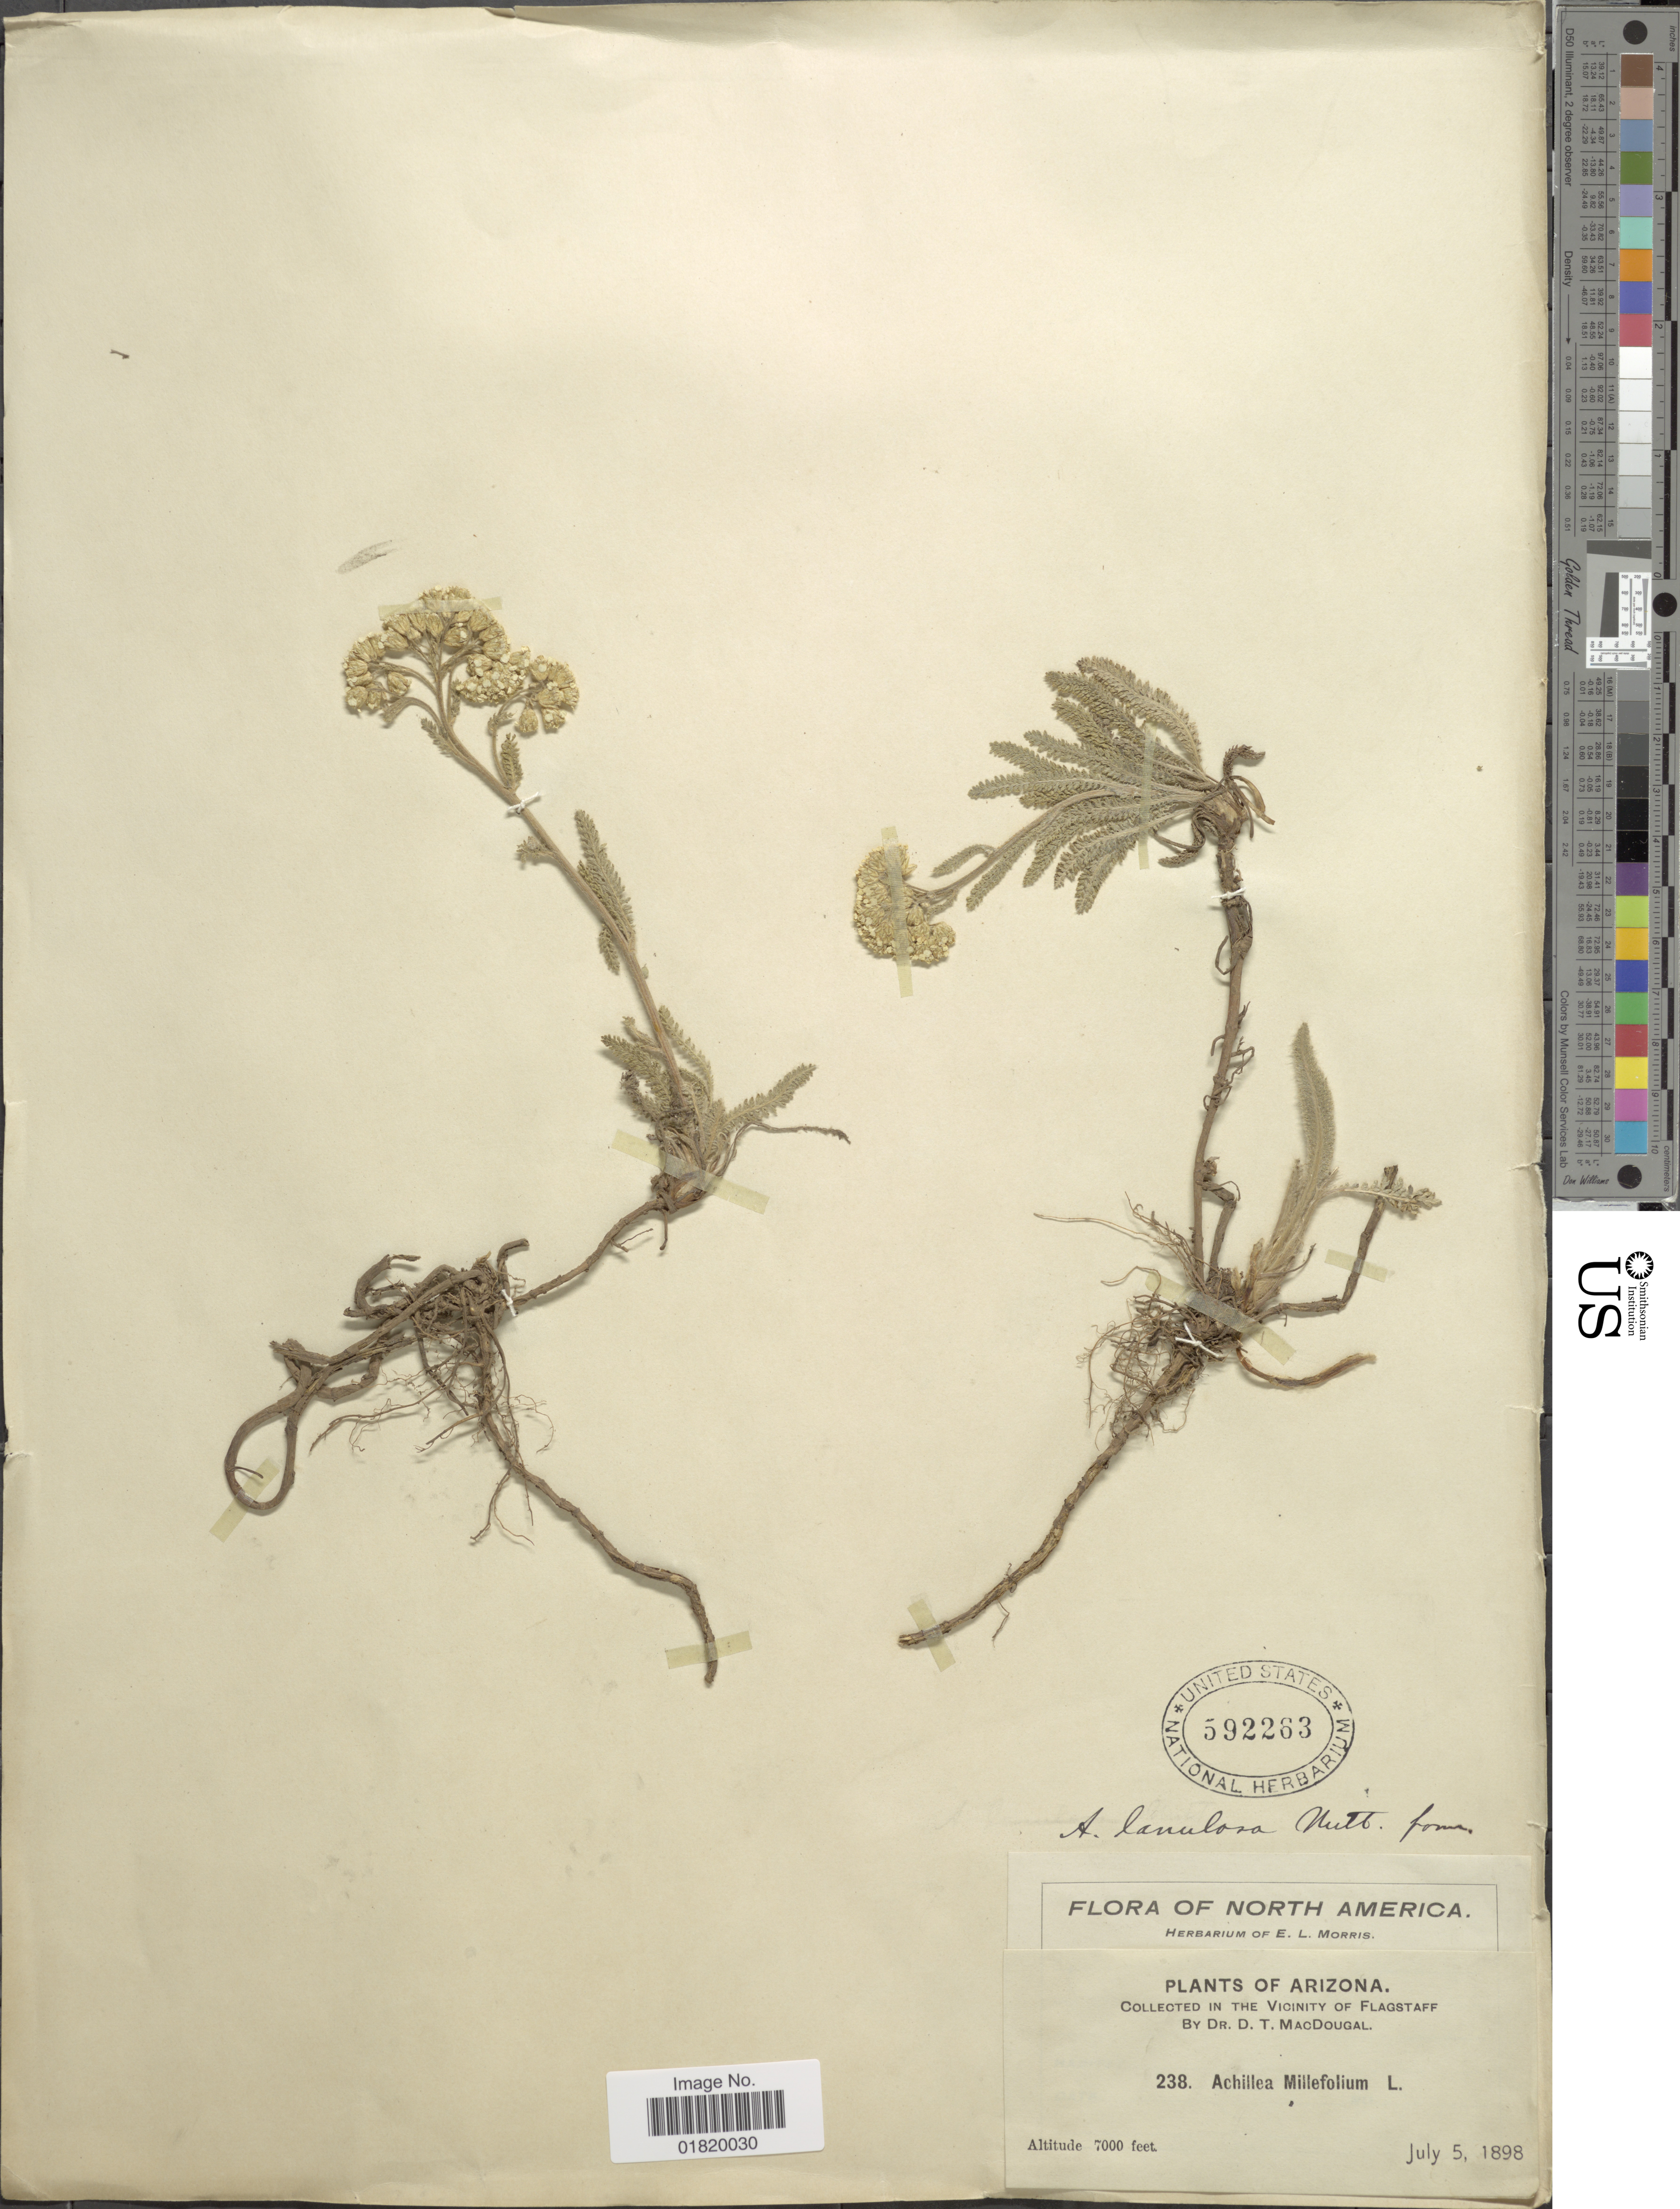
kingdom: Plantae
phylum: Tracheophyta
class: Magnoliopsida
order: Asterales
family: Asteraceae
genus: Achillea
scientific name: Achillea lanulosa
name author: Nutt.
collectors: D. T. MacDougal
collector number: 238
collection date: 1898-07-05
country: United States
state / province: Arizona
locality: Vicinity of Flagstaff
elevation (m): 2134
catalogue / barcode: US 592263